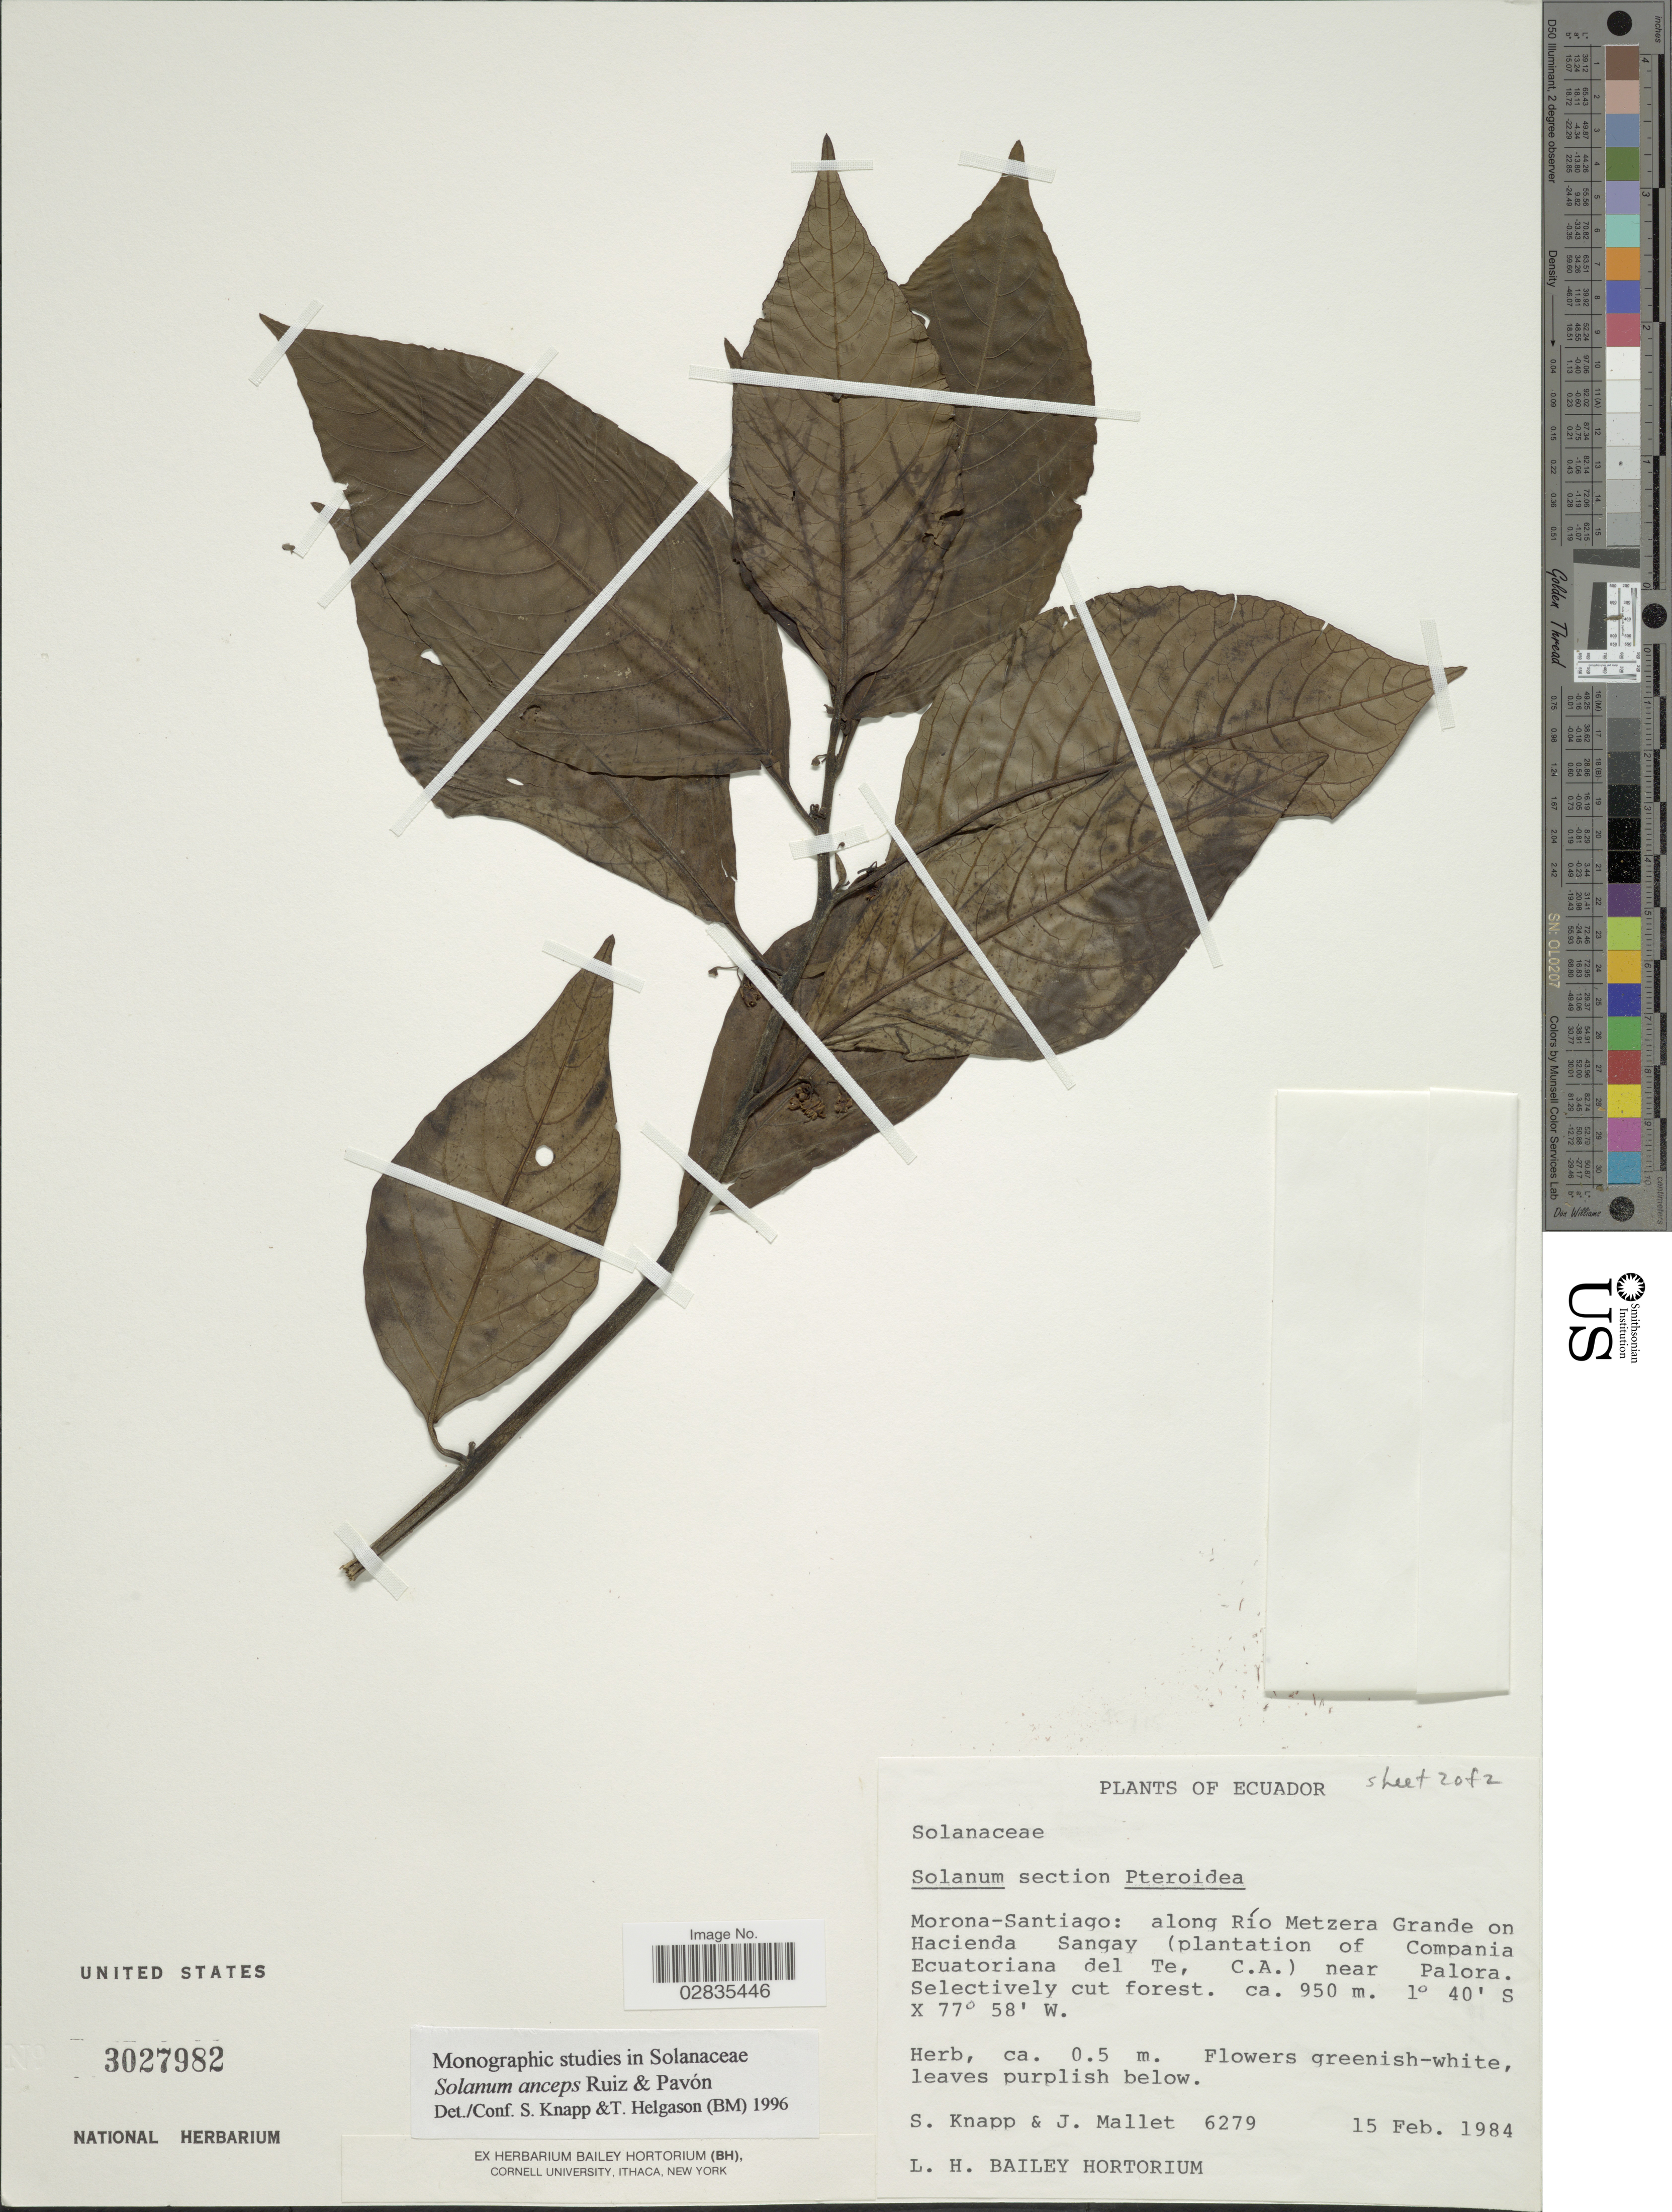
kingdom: Plantae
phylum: Tracheophyta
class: Magnoliopsida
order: Solanales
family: Solanaceae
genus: Solanum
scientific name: Solanum anceps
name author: Ruiz & Pav.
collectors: S. Knapp & J. Mallet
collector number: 6279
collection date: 1984-02-15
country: Ecuador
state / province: Morona-Santiago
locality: Along Río Metzera Grande on Hacienda Sangay (plantation of Compania Ecuatoriana del Te, C.A.) near Palora.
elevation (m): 950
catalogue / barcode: US 3027982